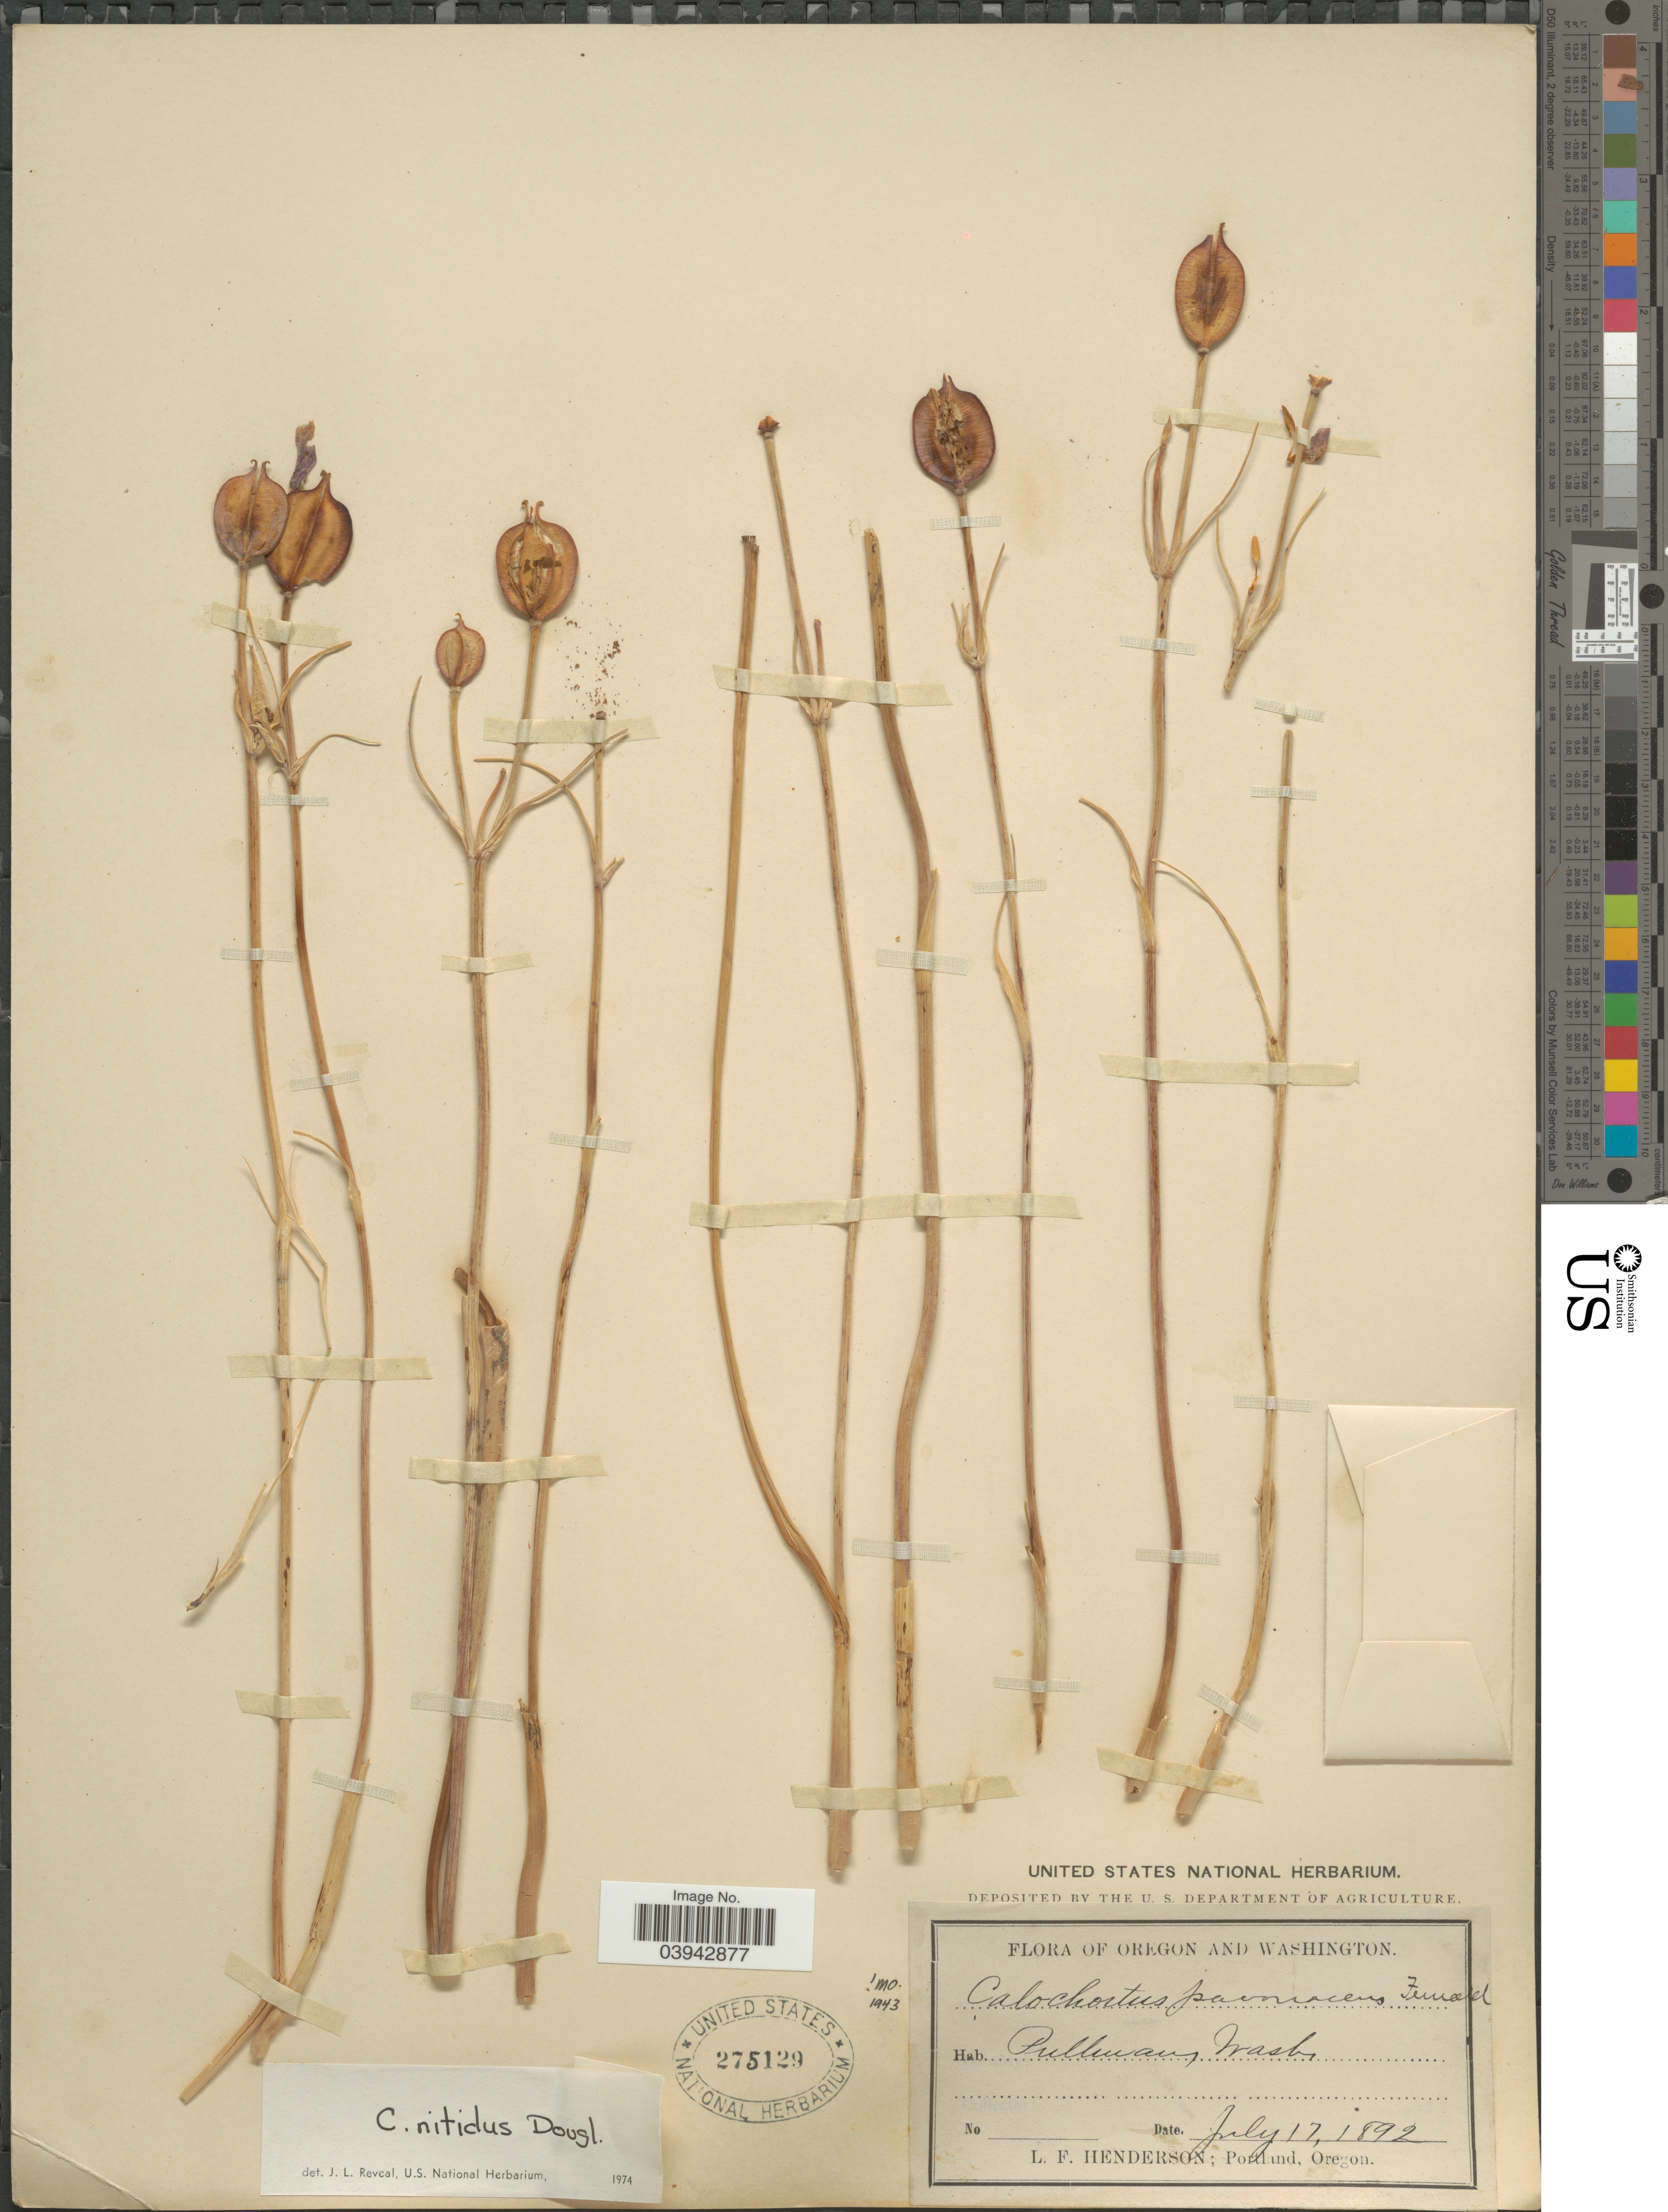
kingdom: Plantae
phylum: Tracheophyta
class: Liliopsida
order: Liliales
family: Liliaceae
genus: Calochortus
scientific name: Calochortus nitidus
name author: Douglas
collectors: L. Henderson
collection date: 1892-07-17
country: United States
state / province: Washington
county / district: Whitman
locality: Pullman.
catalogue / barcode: US 275129